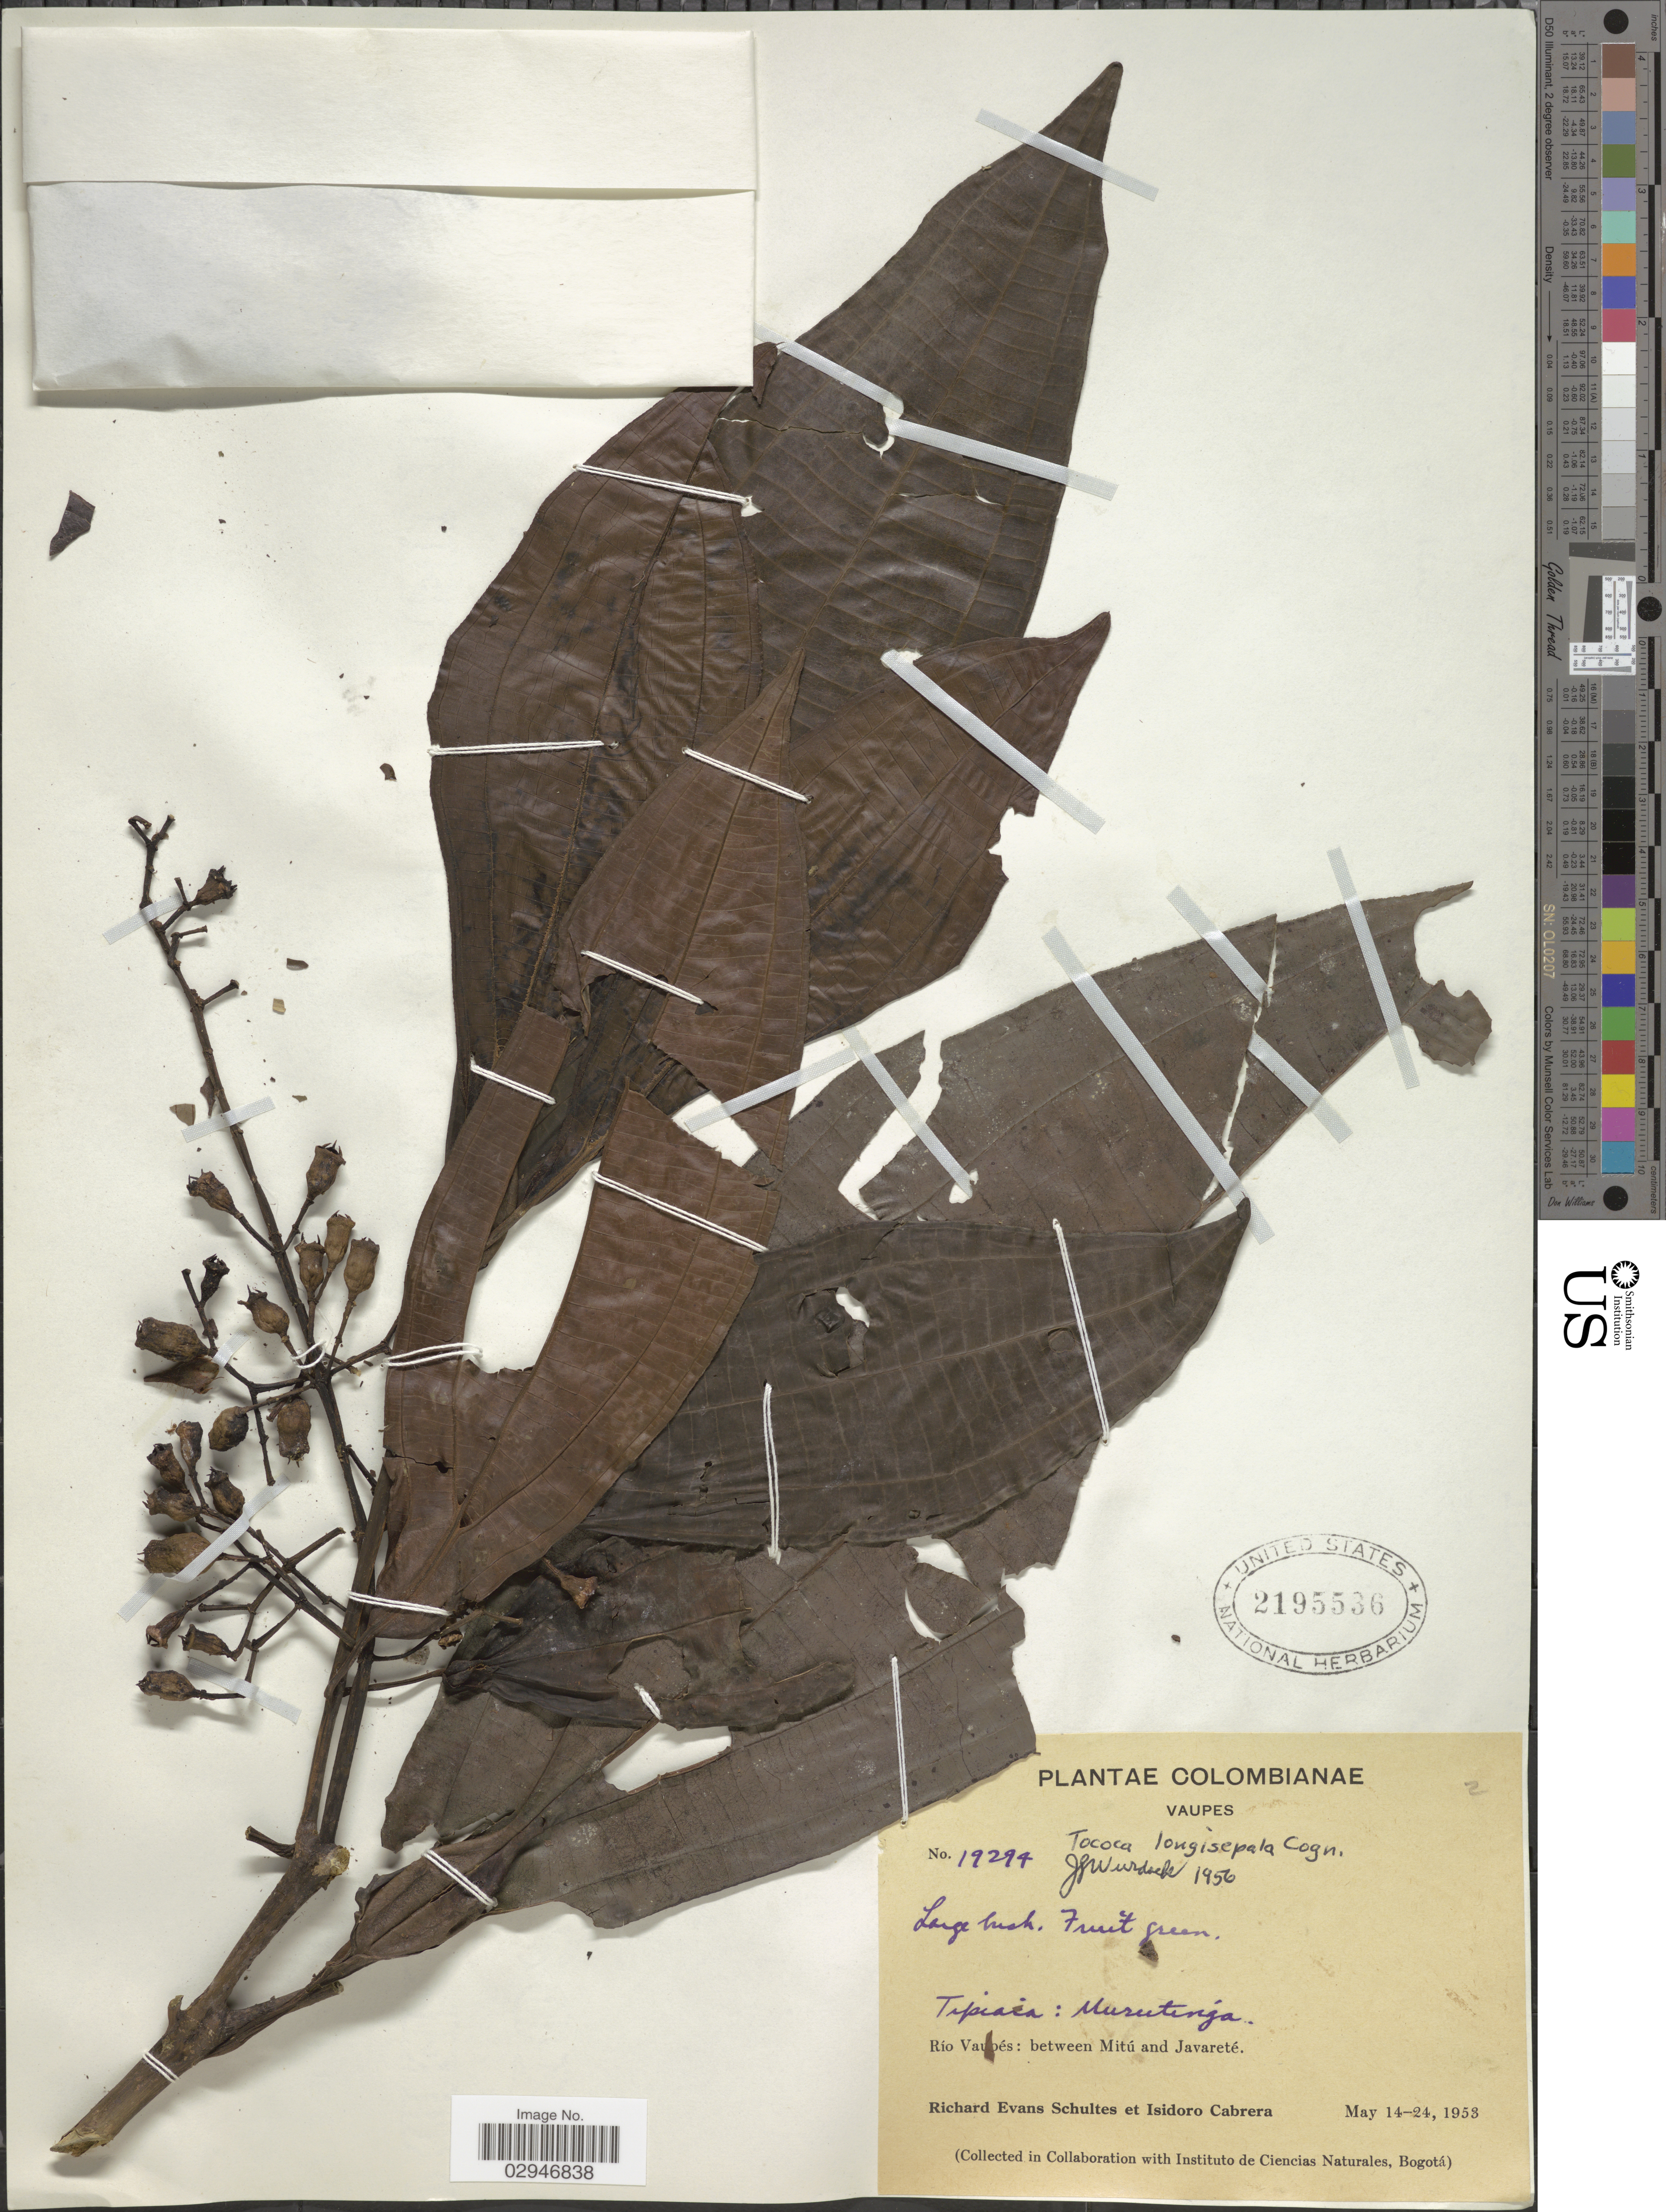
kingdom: Plantae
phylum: Tracheophyta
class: Magnoliopsida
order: Myrtales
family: Melastomataceae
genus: Tococa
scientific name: Tococa longisepala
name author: Cogn.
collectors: R. E. Schultes & I. Cabrera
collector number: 19294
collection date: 1953-05-14/1953-05-24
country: Colombia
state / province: Vaupés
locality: Río Vaupés: between Mitú and Javareté.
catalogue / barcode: US 2195536